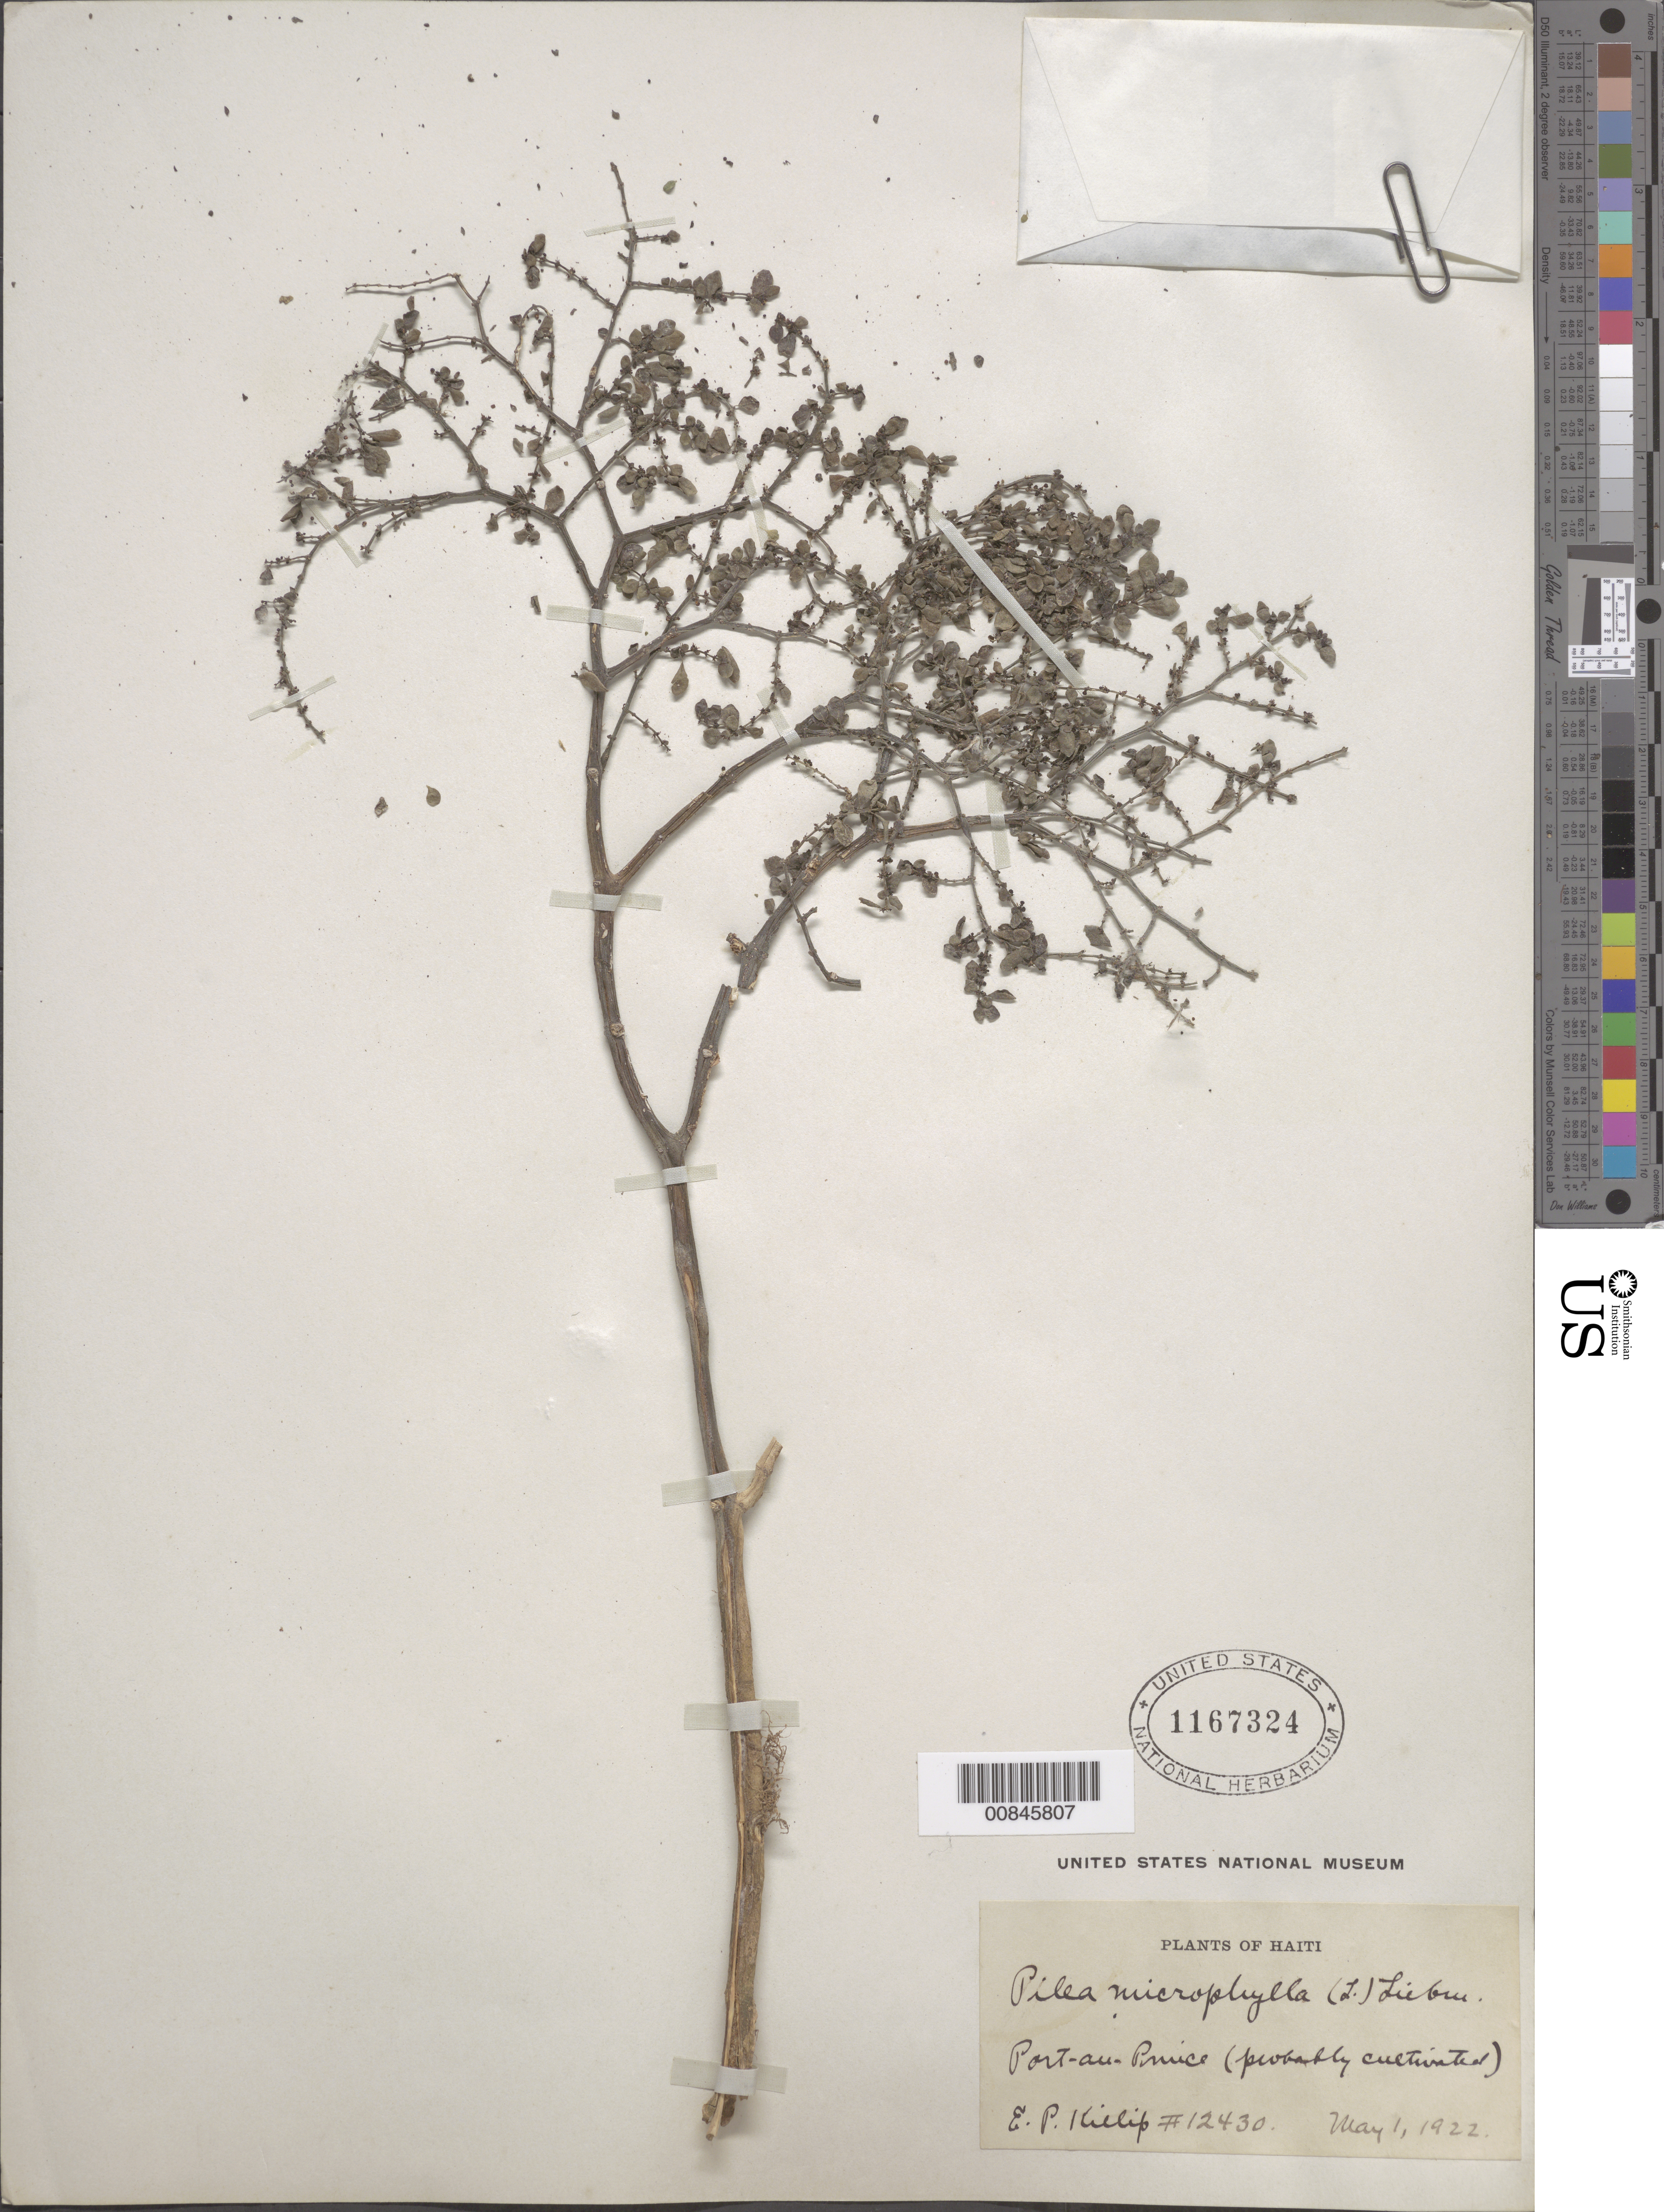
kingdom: Plantae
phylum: Tracheophyta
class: Magnoliopsida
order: Rosales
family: Urticaceae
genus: Pilea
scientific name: Pilea microphylla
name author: (L.) Liebm.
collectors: E. P. Killip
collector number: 12430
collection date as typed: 01 May 1922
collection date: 1922-05-01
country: Haiti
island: Hispaniola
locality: Port-au-Prince.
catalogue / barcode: US 1167324